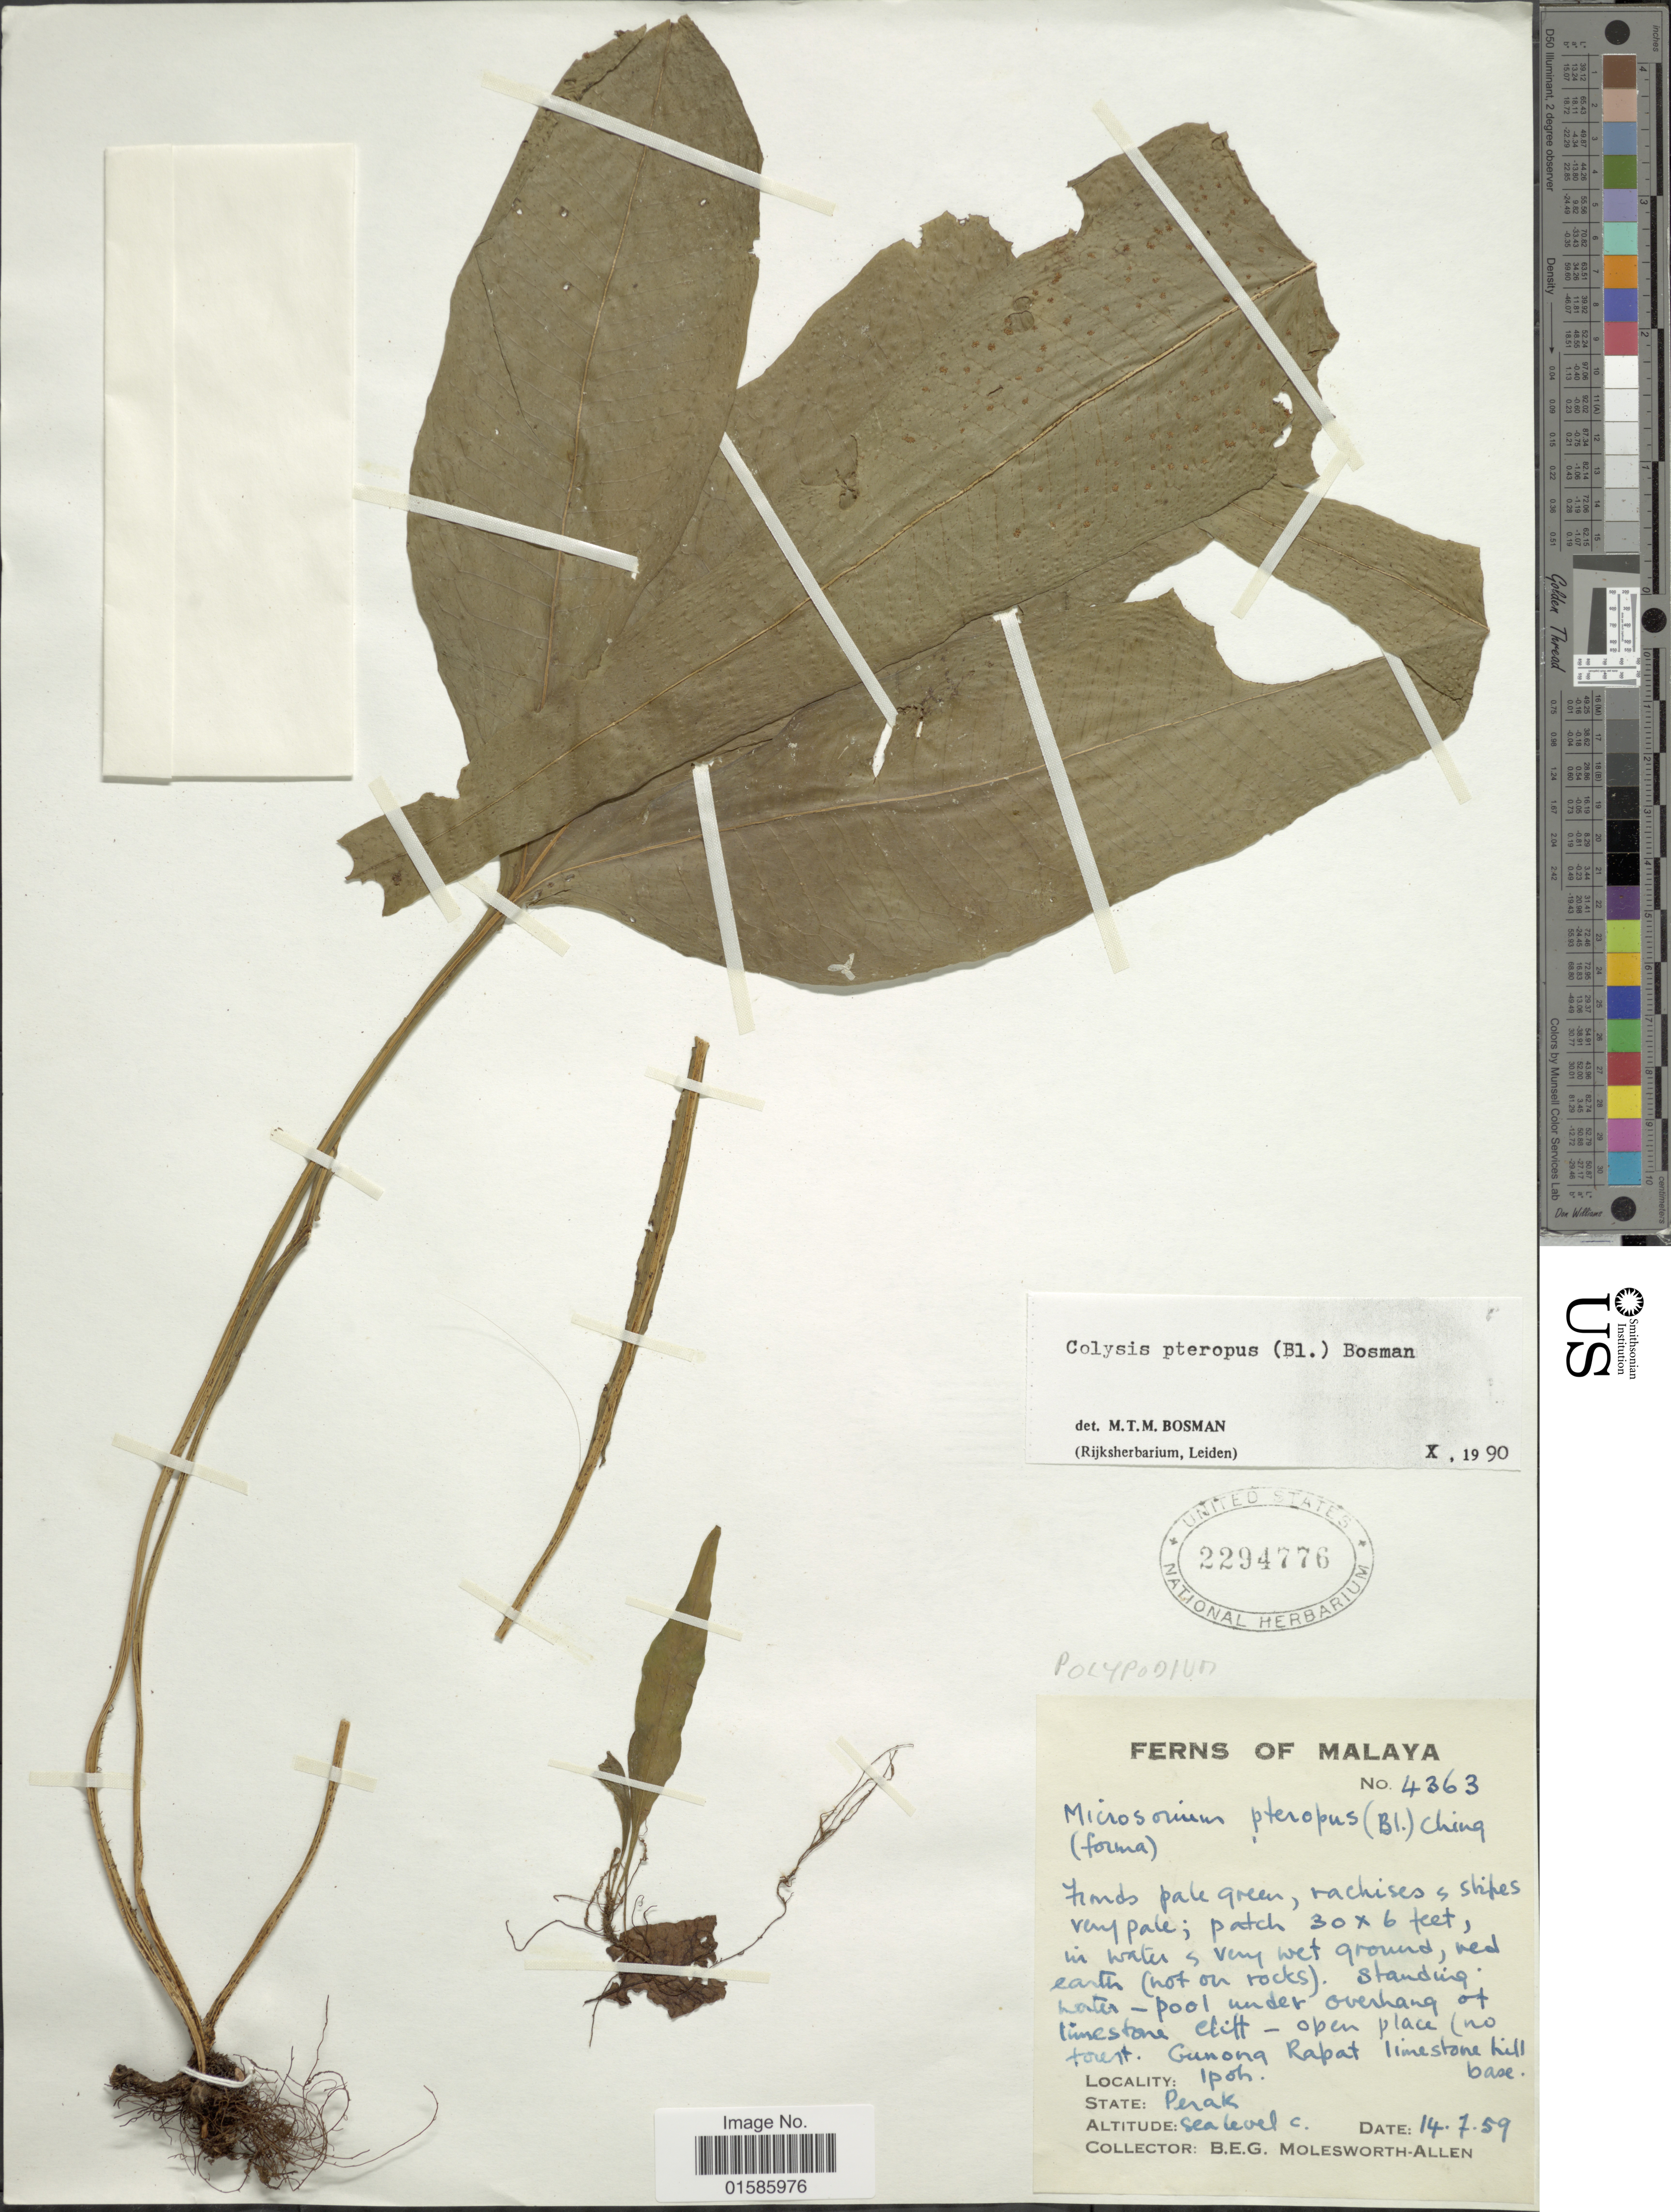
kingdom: Plantae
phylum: Tracheophyta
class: Polypodiopsida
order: Polypodiales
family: Polypodiaceae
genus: Microsorum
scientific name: Microsorum pteropus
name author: (Blume) Copel.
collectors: B. E. G. Molesworth-Allen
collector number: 4363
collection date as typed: Transcribed d/m/y: 14/7/59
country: Malaysia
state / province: Perak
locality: Malaya, Gunong Rapat limestone hillbase, Ipoh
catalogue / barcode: US 2294776